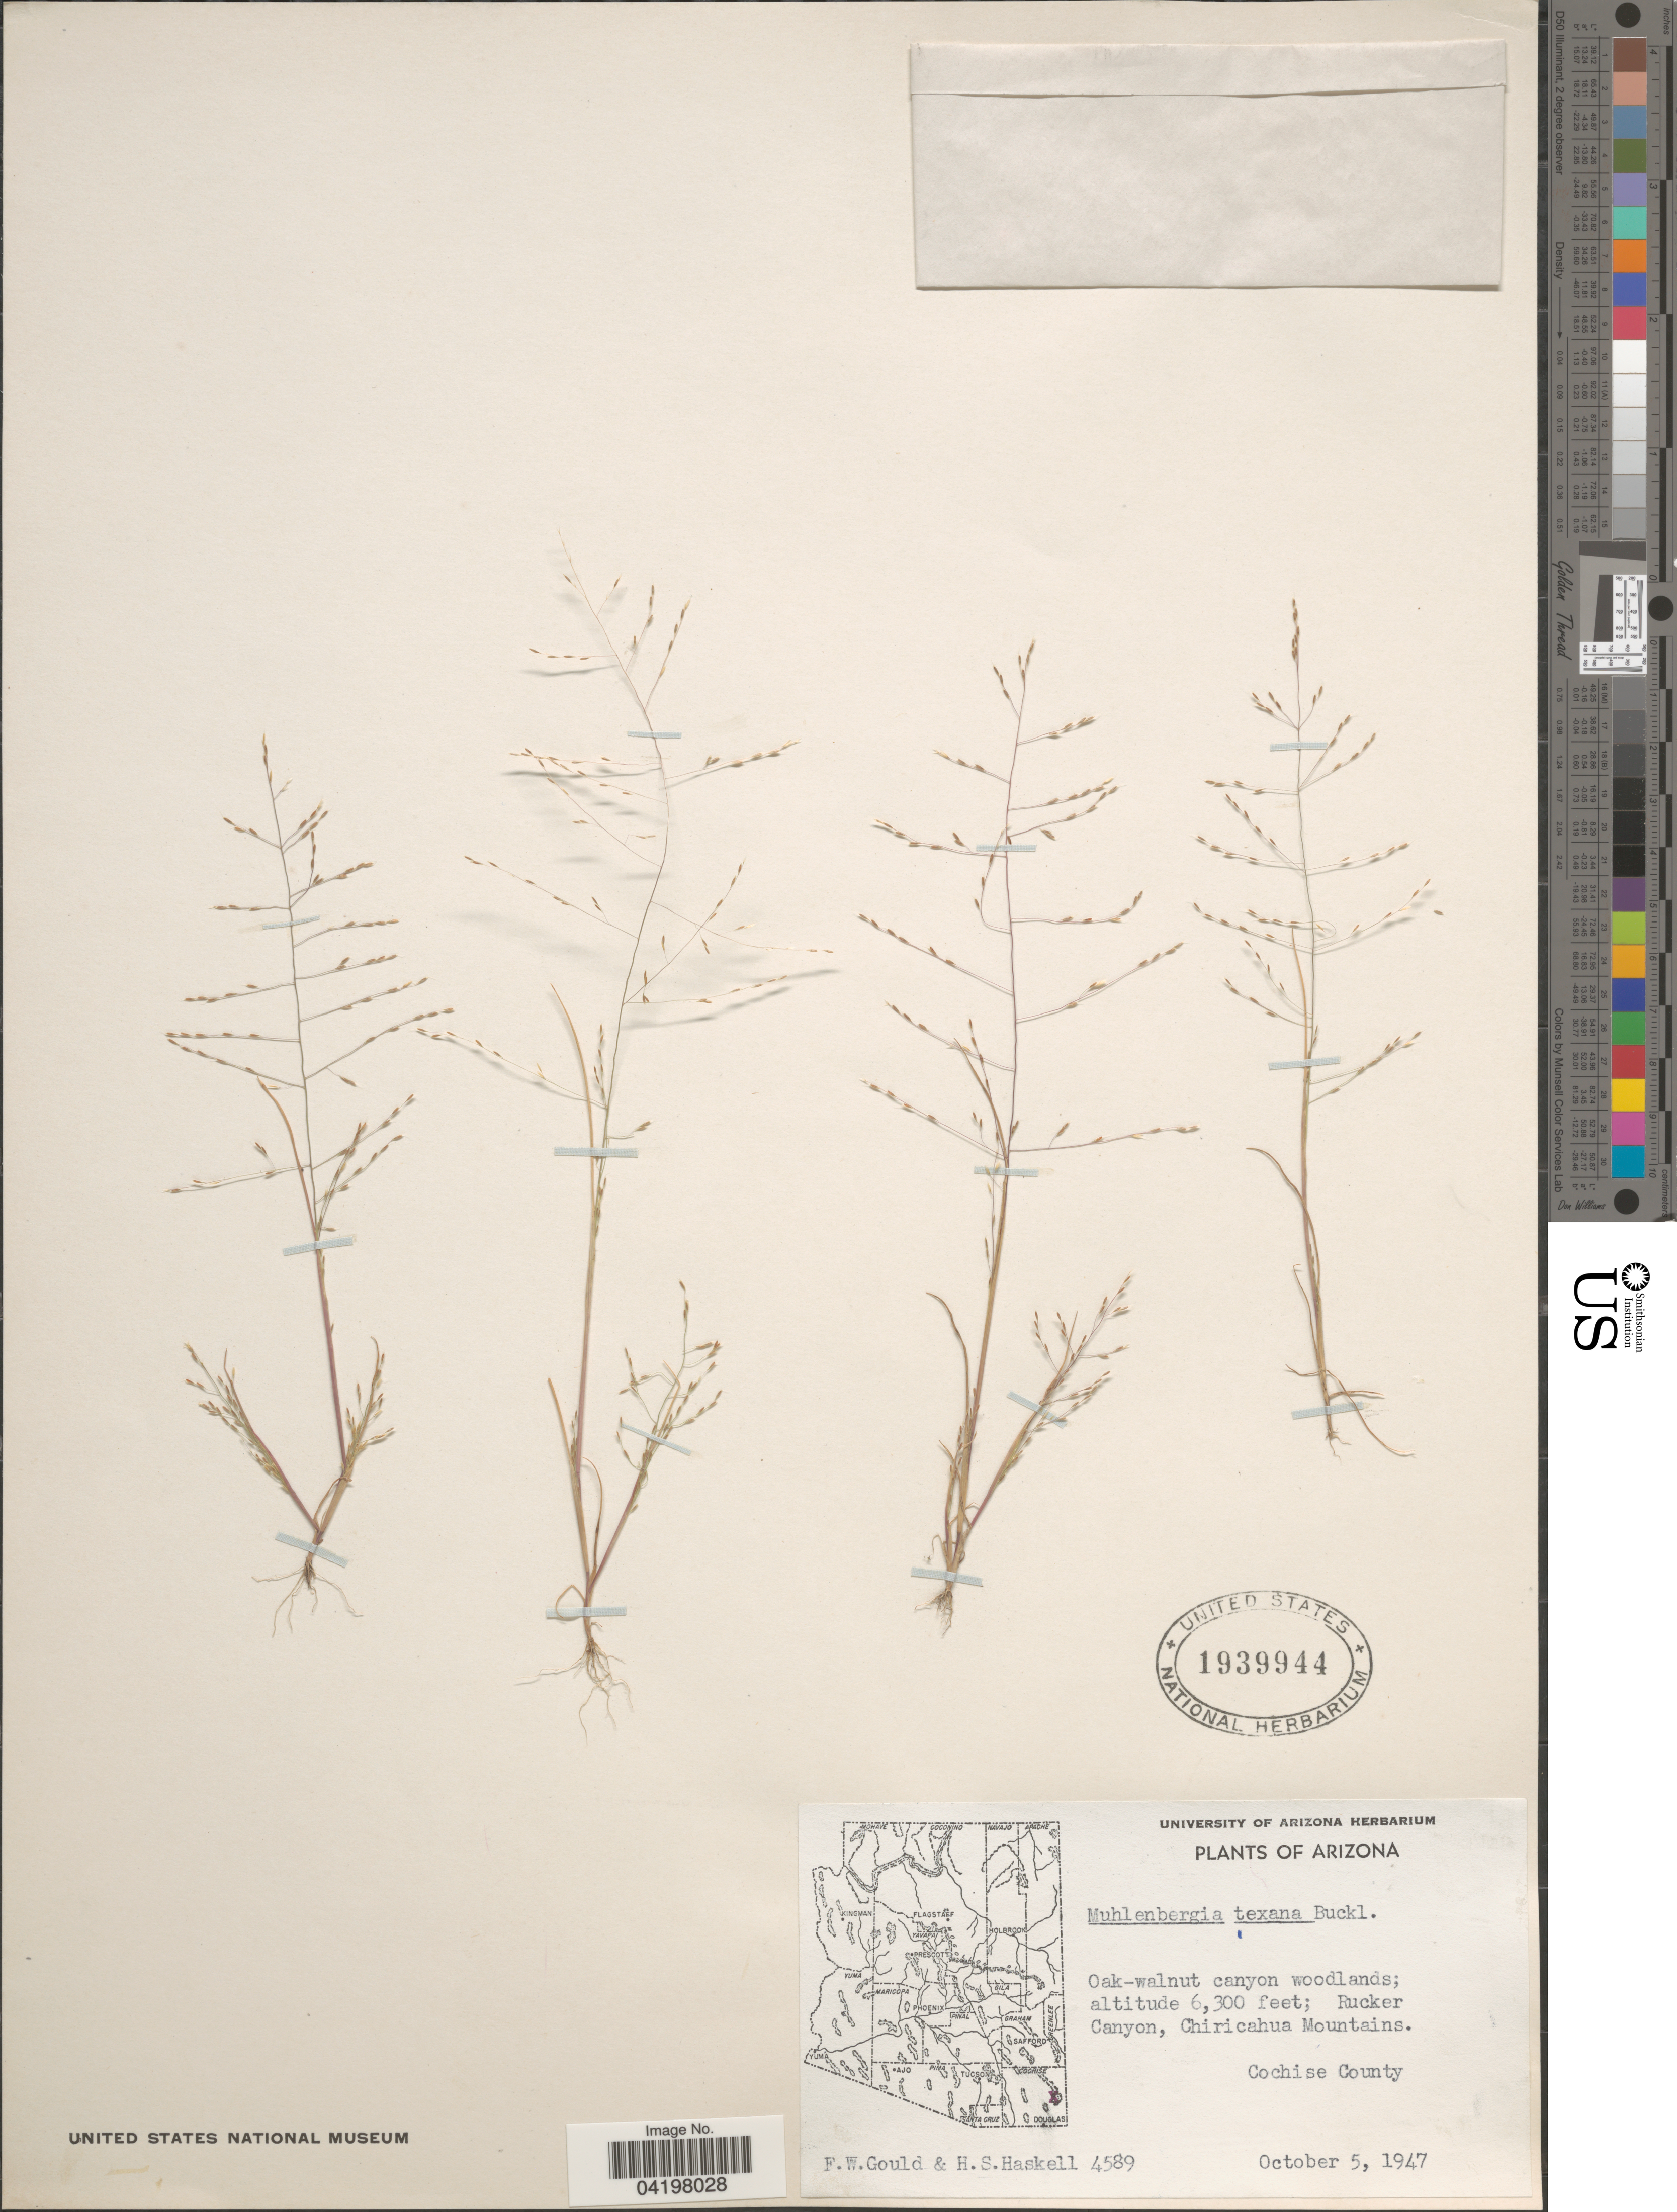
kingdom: Plantae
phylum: Tracheophyta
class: Liliopsida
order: Poales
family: Poaceae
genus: Muhlenbergia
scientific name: Muhlenbergia texana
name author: Buckley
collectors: F. W. Gould & H. Haskell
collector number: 4589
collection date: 1947-10-05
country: United States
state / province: Arizona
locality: Rucker Canyon, Chiricahua Mountains. Cochise County.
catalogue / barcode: US 1939944